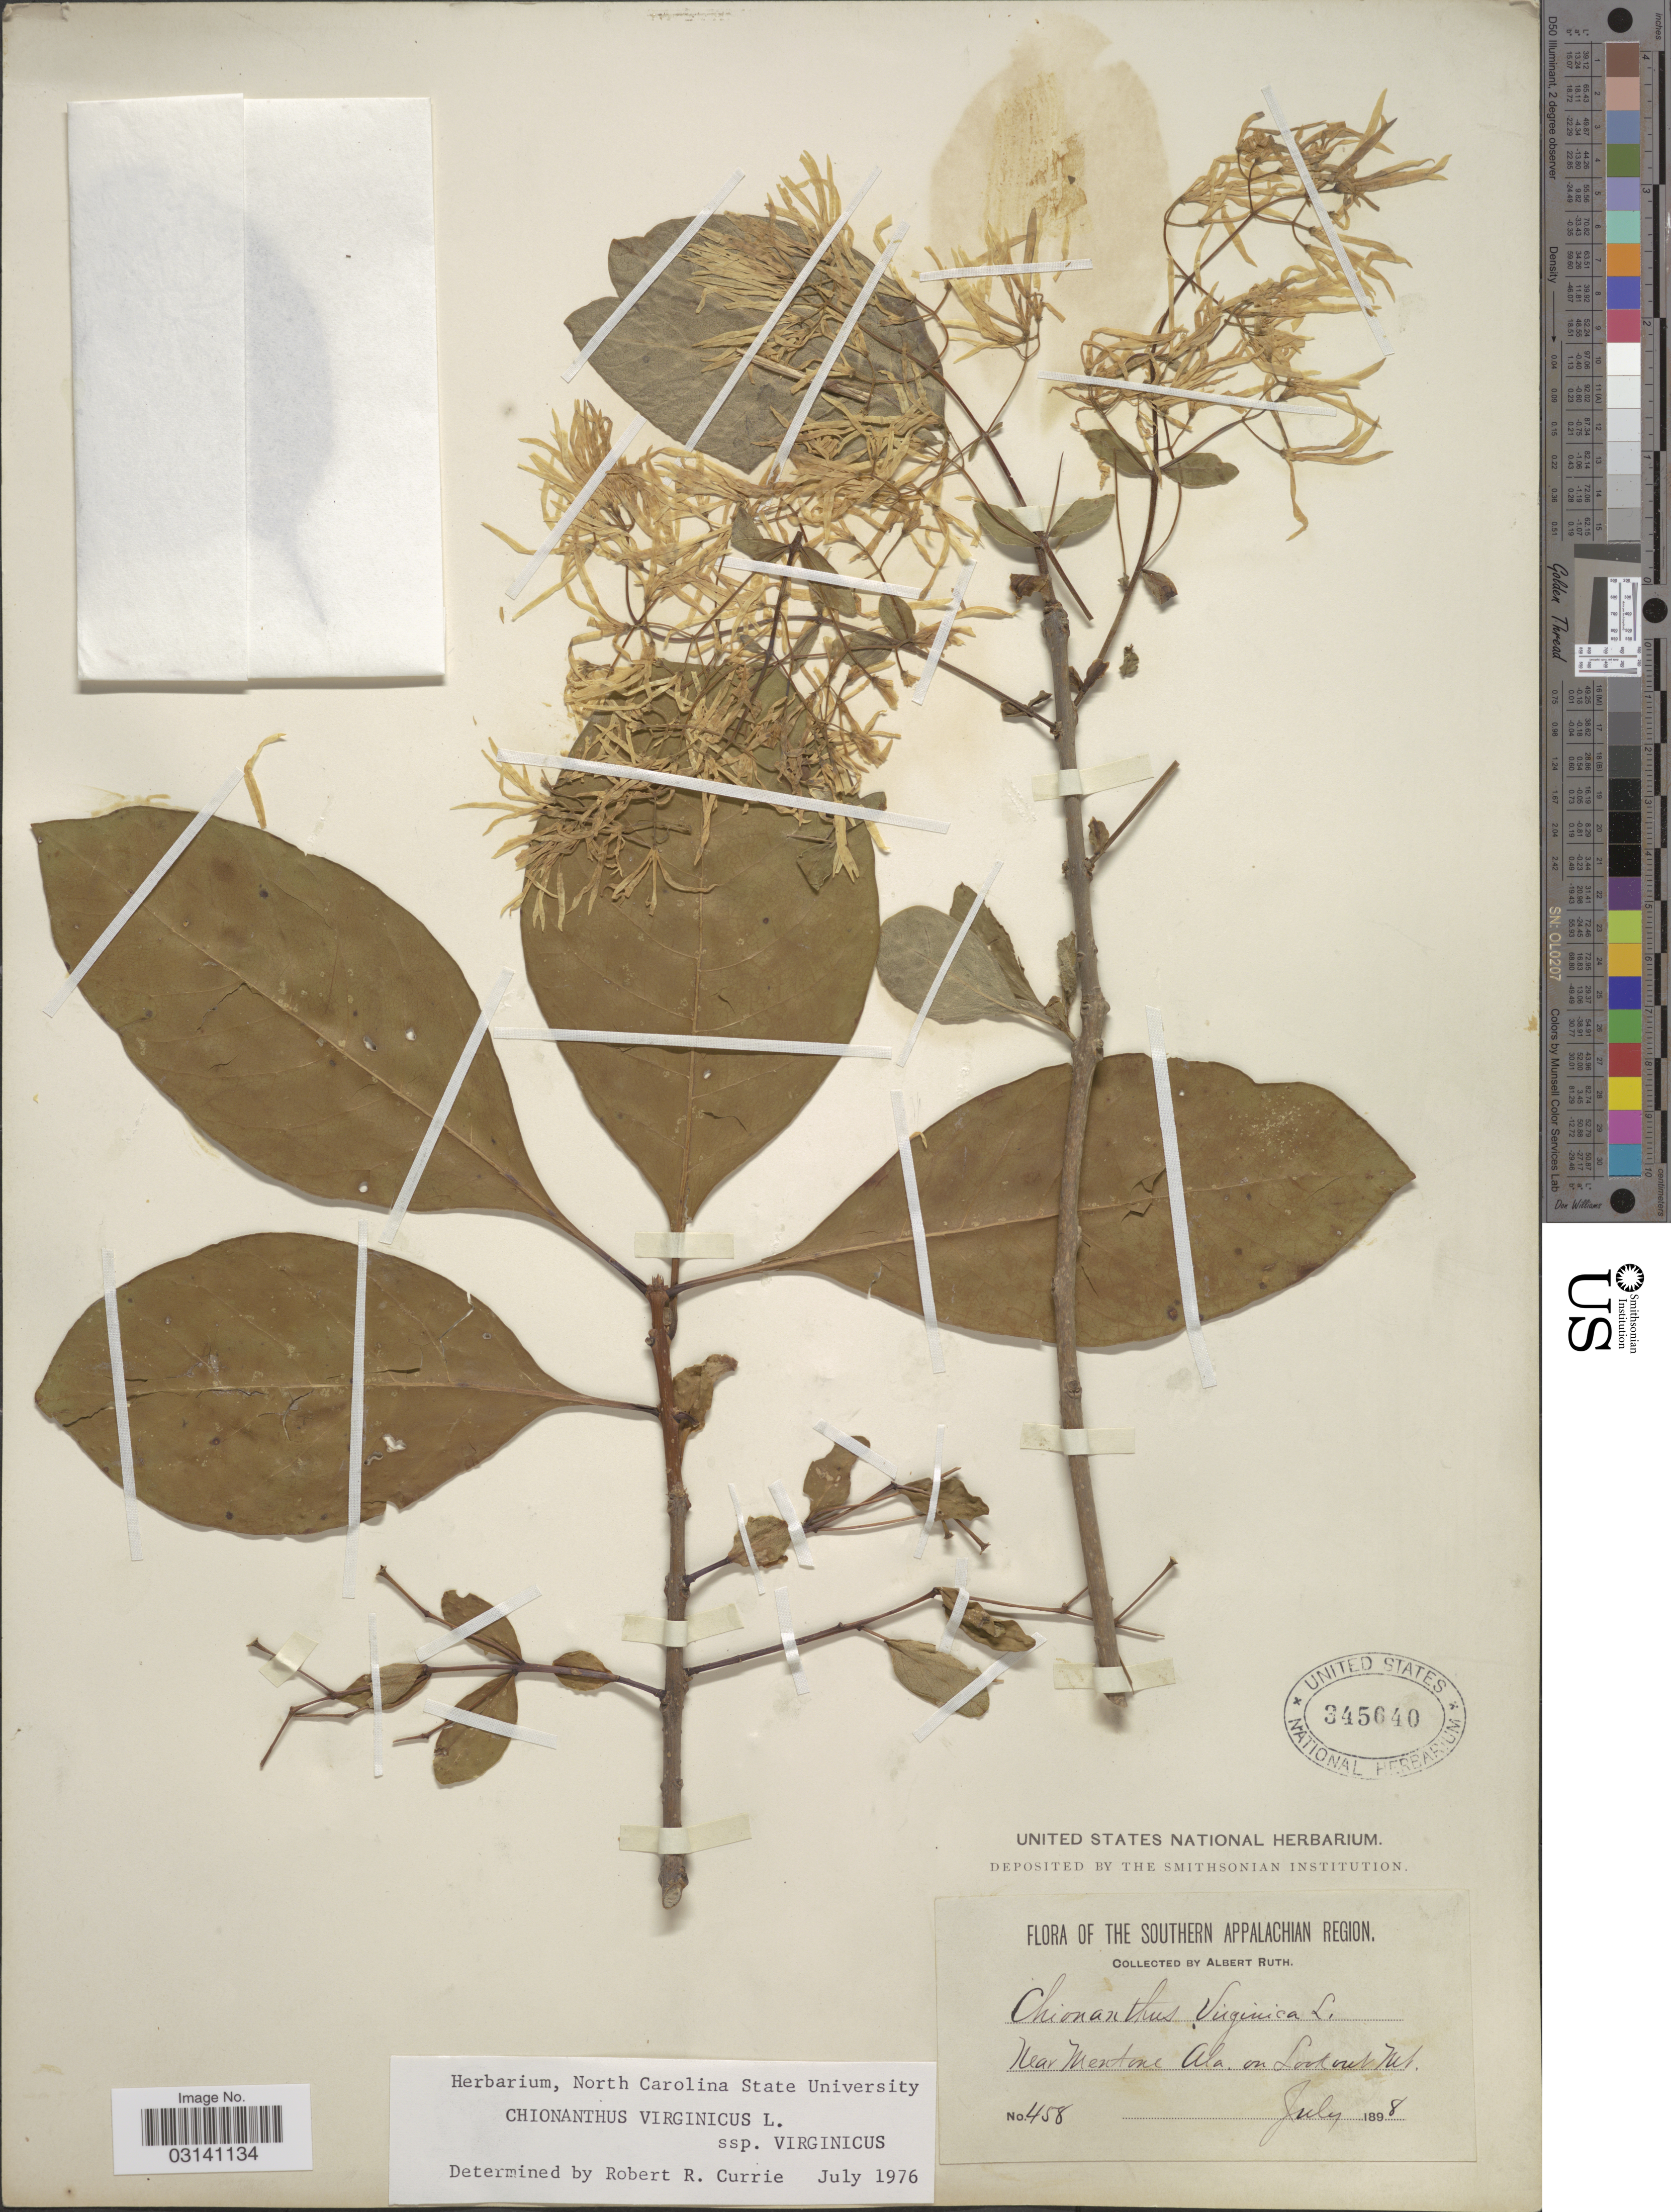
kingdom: Plantae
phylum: Tracheophyta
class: Magnoliopsida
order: Lamiales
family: Oleaceae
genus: Chionanthus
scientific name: Chionanthus virginicus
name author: L.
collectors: A. Ruth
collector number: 458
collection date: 1898-07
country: United States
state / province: Alabama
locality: The Southern Appalachian Region. Near Mentone Ala. on Lookout Mt.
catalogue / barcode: US 345640